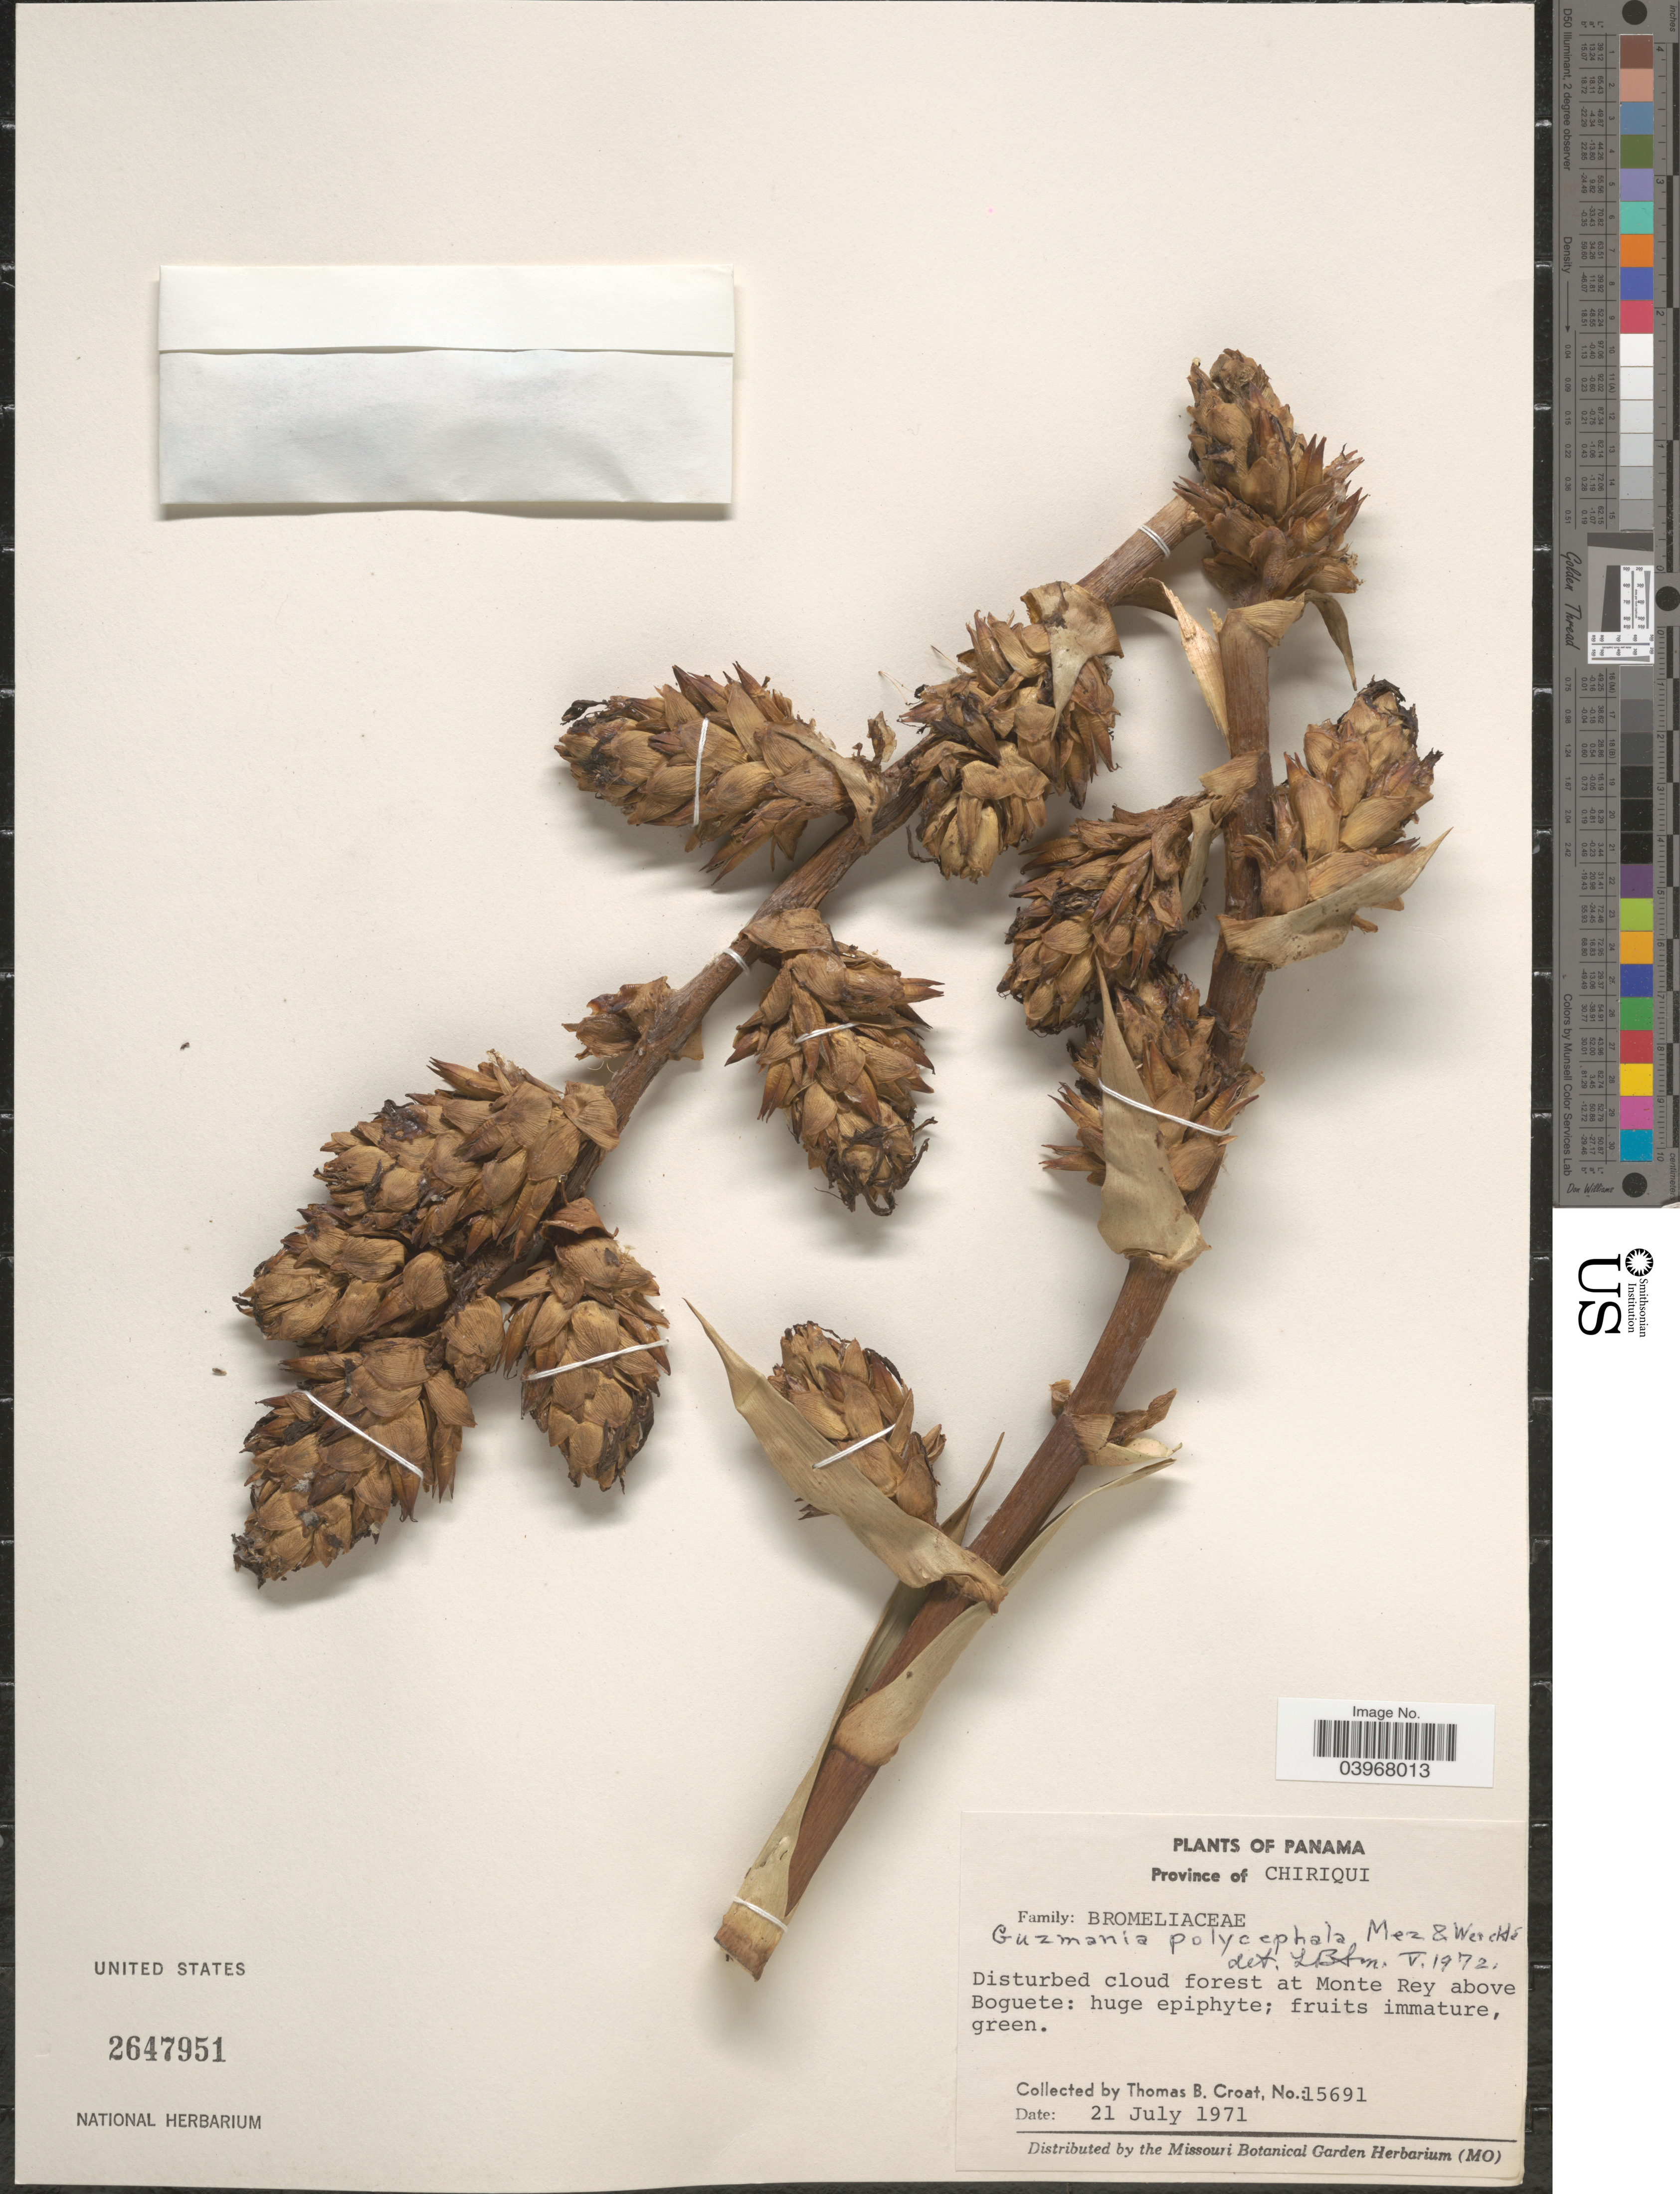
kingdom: Plantae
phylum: Tracheophyta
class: Liliopsida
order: Poales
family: Bromeliaceae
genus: Guzmania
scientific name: Guzmania polycephala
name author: Mez & Wercklé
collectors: T. B. Croat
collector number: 15691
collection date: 1971-07-21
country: Panama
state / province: Chiriqui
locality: At Monte Rey above Boguete.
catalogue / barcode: US 2647951